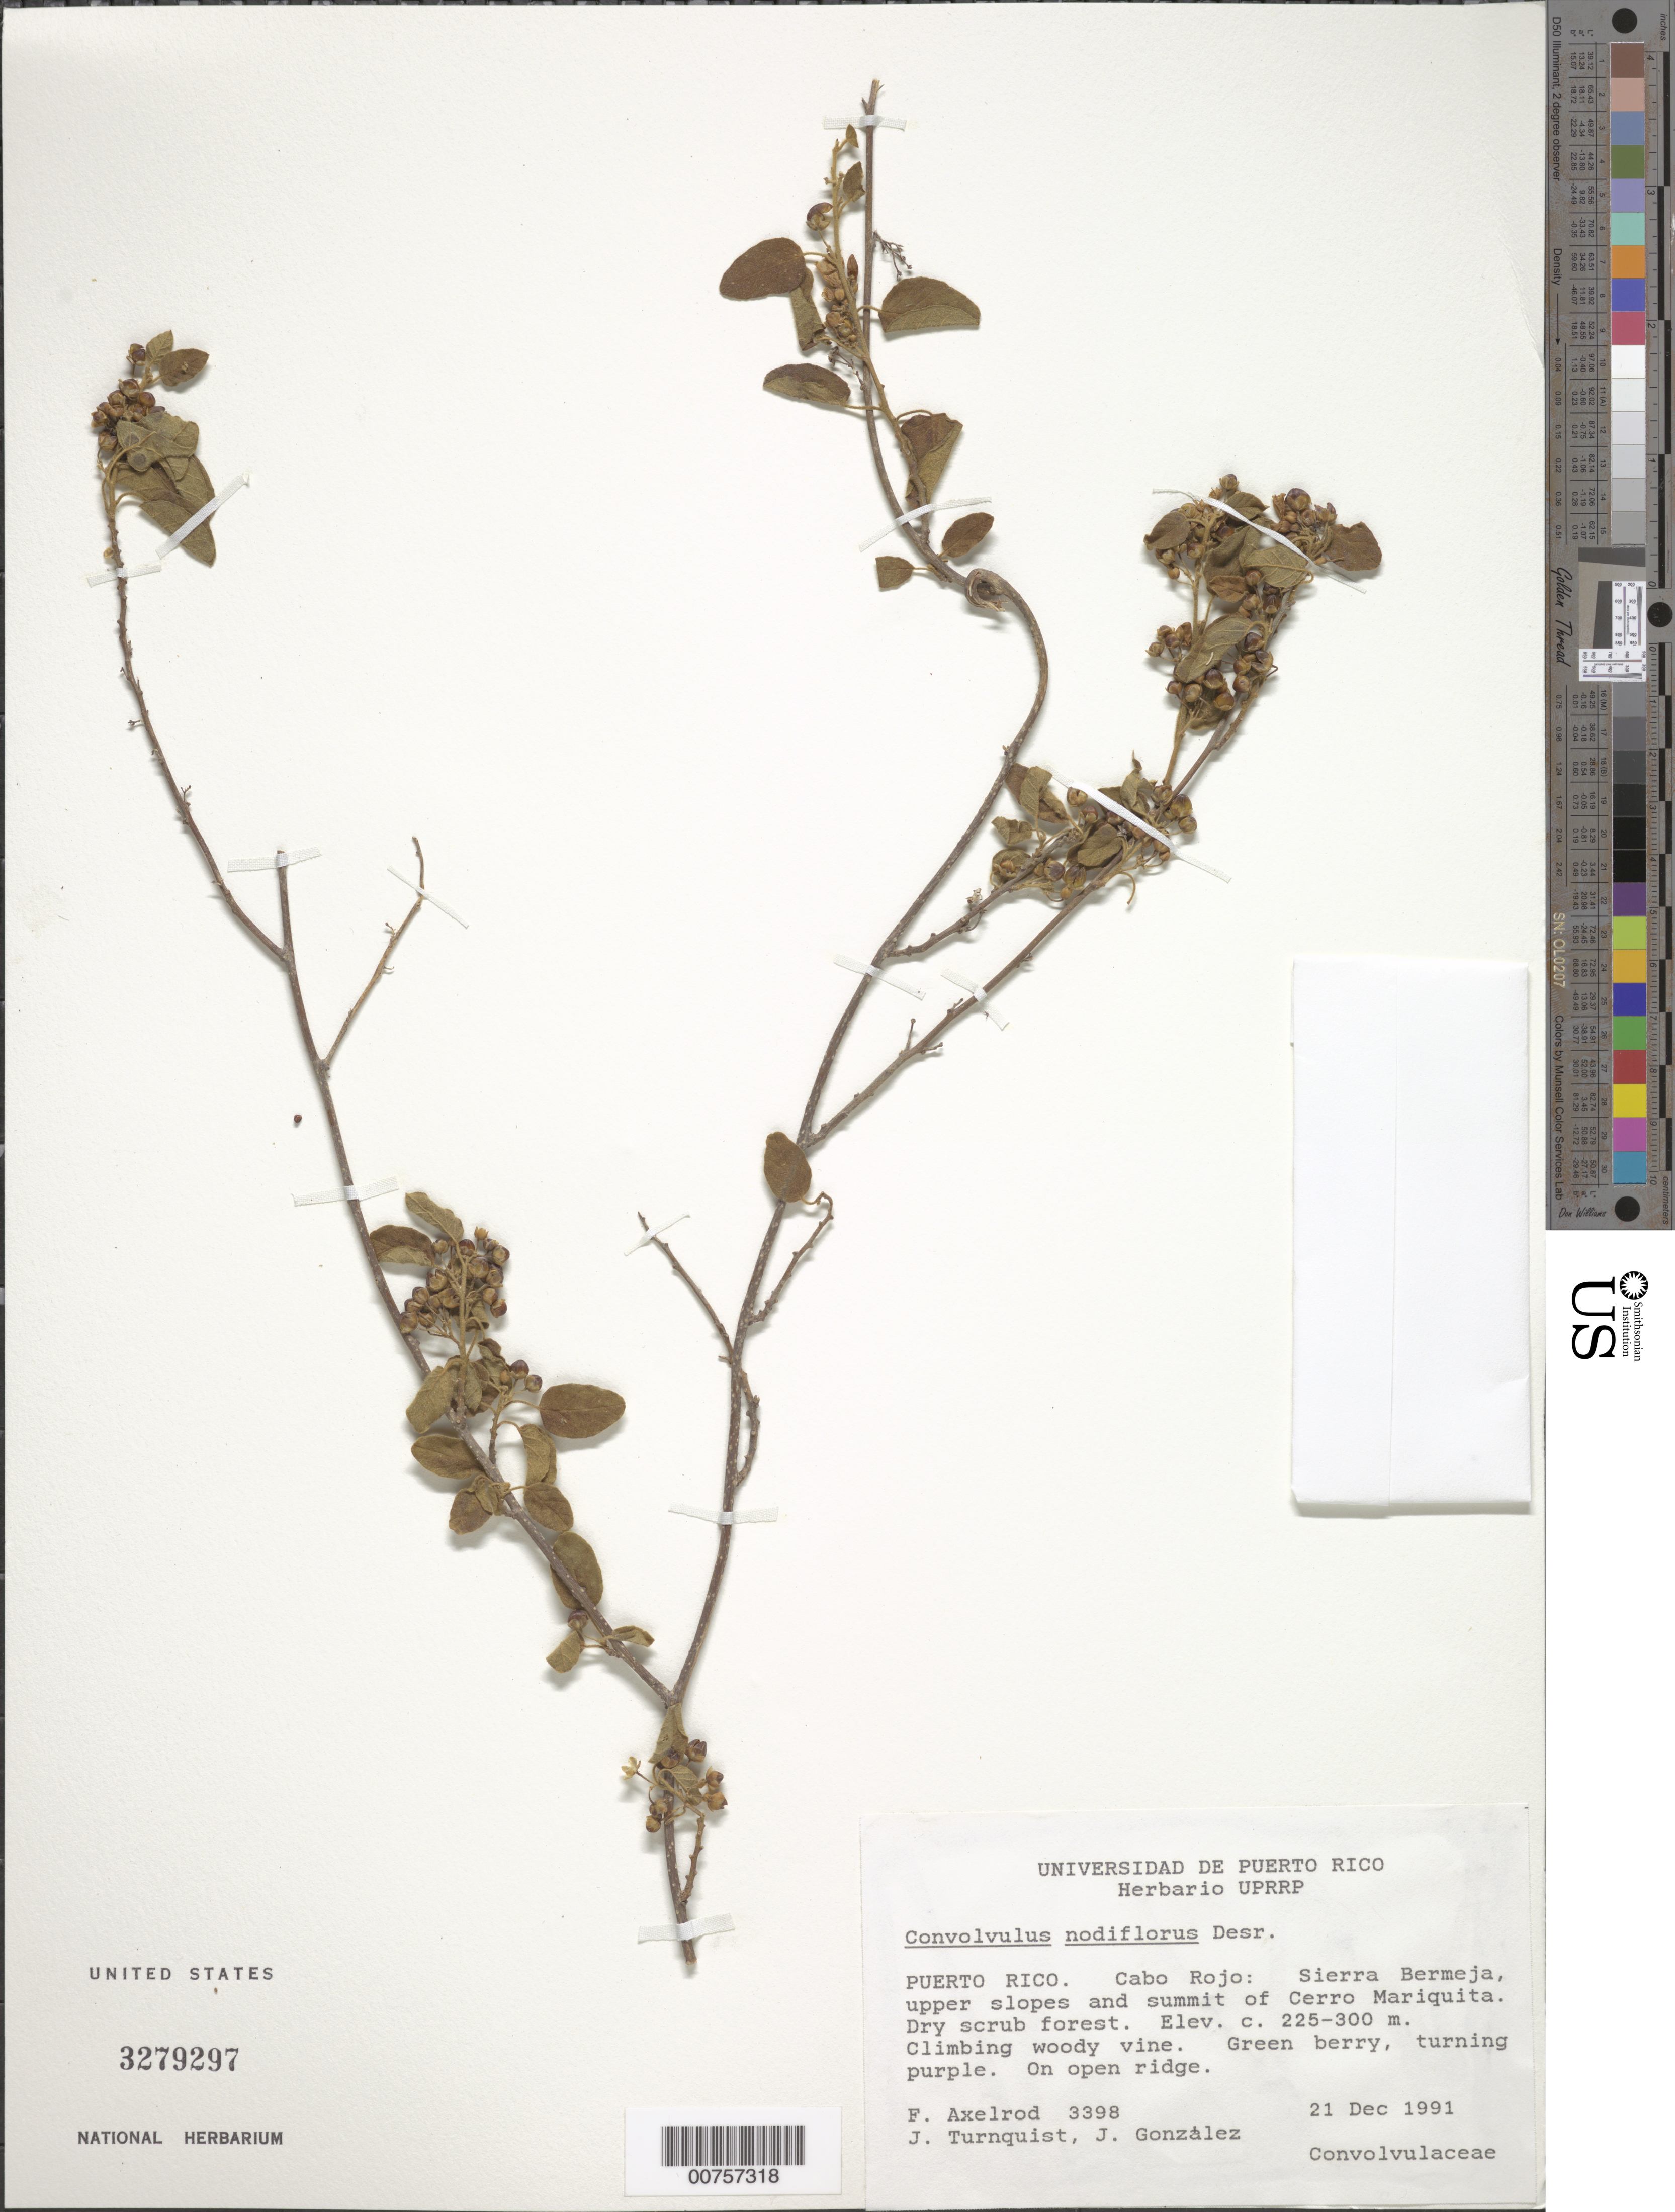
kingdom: Plantae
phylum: Tracheophyta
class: Magnoliopsida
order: Solanales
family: Convolvulaceae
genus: Convolvulus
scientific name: Convolvulus nodiflorus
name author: Desr.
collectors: F. S. Axelrod, J. Turnquist & J. González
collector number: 3398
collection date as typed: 21 Dec 1991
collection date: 1991-12-21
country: Puerto Rico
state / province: Cabo Rojo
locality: Cabo Rojo: Sierra Bermeja, upper slopes and summit of Cerro Mariquita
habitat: Dry scrub forest; on open ridge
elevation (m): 225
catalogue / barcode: US 3279297